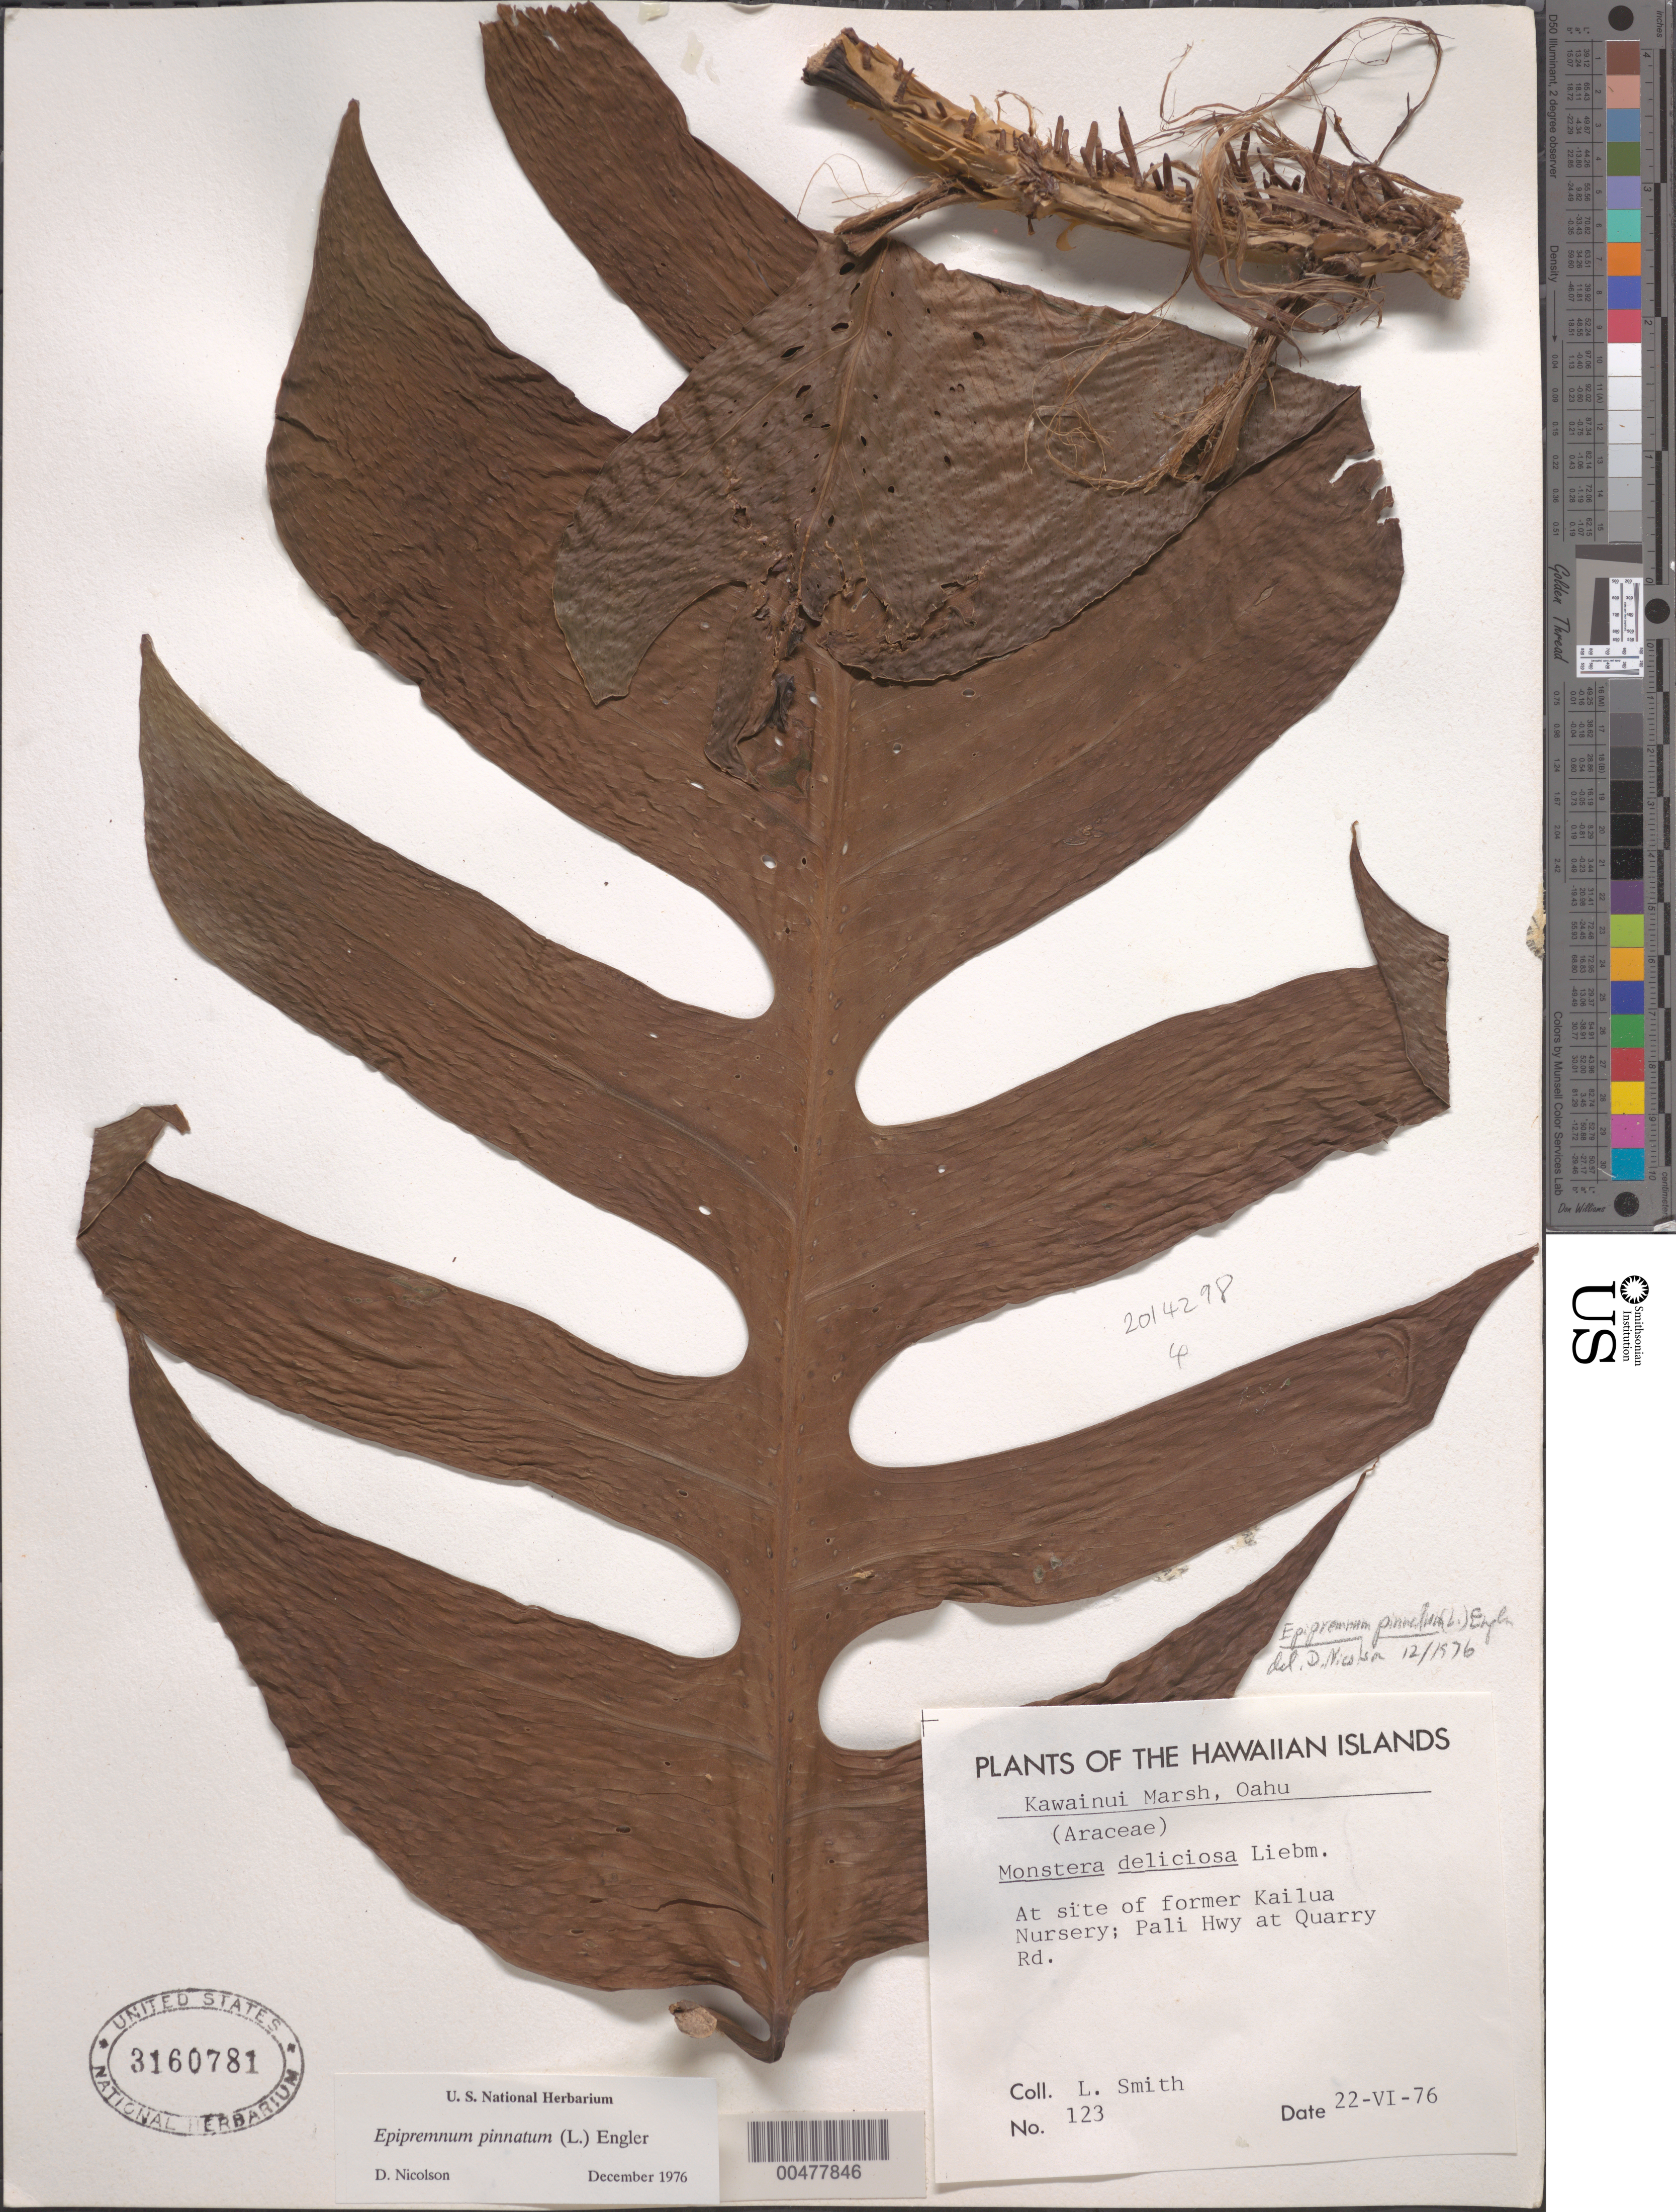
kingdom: Plantae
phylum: Tracheophyta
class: Liliopsida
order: Alismatales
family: Araceae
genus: Epipremnum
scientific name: Epipremnum pinnatum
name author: (L.) Engl.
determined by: Nicholson, D.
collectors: L. Smith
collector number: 123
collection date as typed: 22 Jun 1976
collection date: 1976-06-22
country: United States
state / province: Hawaii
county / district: Honolulu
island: Oahu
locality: Kawainui Marsh, at site of former Kailua Nursery, Pali Hwy at Quarry Rd.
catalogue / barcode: US 3160781